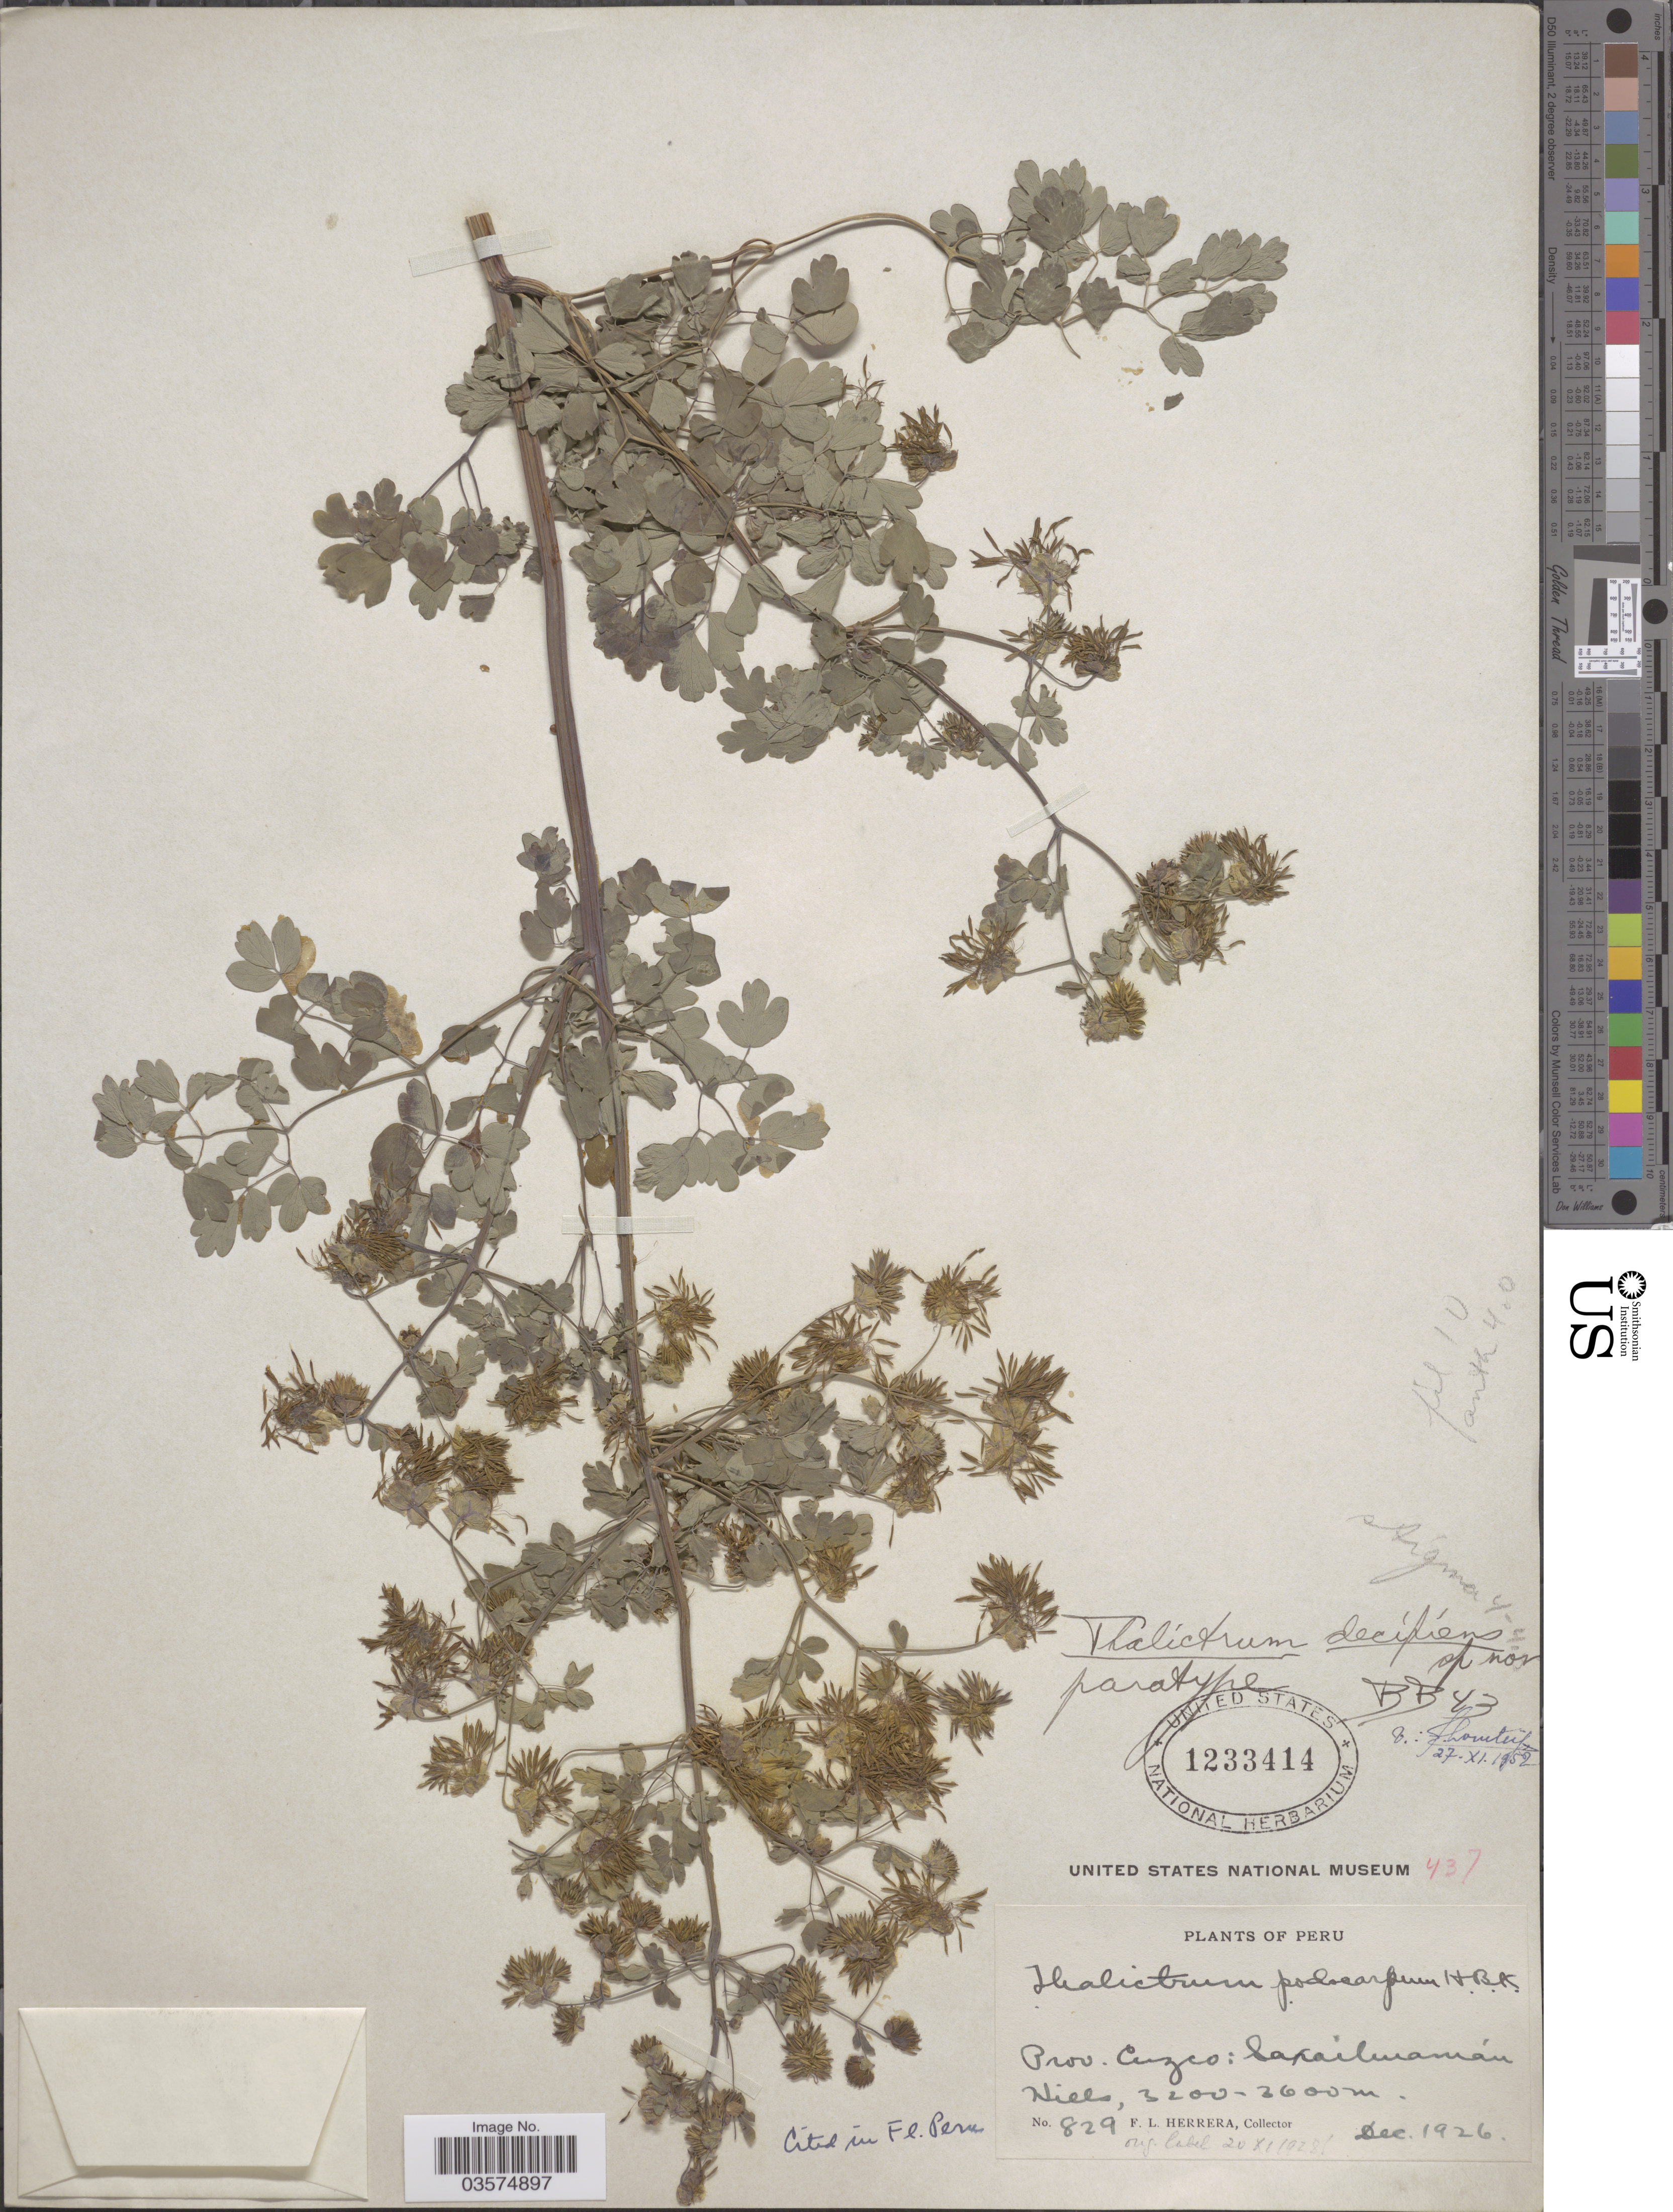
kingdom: Plantae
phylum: Tracheophyta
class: Magnoliopsida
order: Ranunculales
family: Ranunculaceae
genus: Thalictrum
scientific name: Thalictrum decipiens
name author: B. Boivin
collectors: F. L. Herrera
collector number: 829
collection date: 1926-12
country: Peru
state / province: Cusco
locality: Saxsaihuamán Hills.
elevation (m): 3200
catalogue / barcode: US 1233414